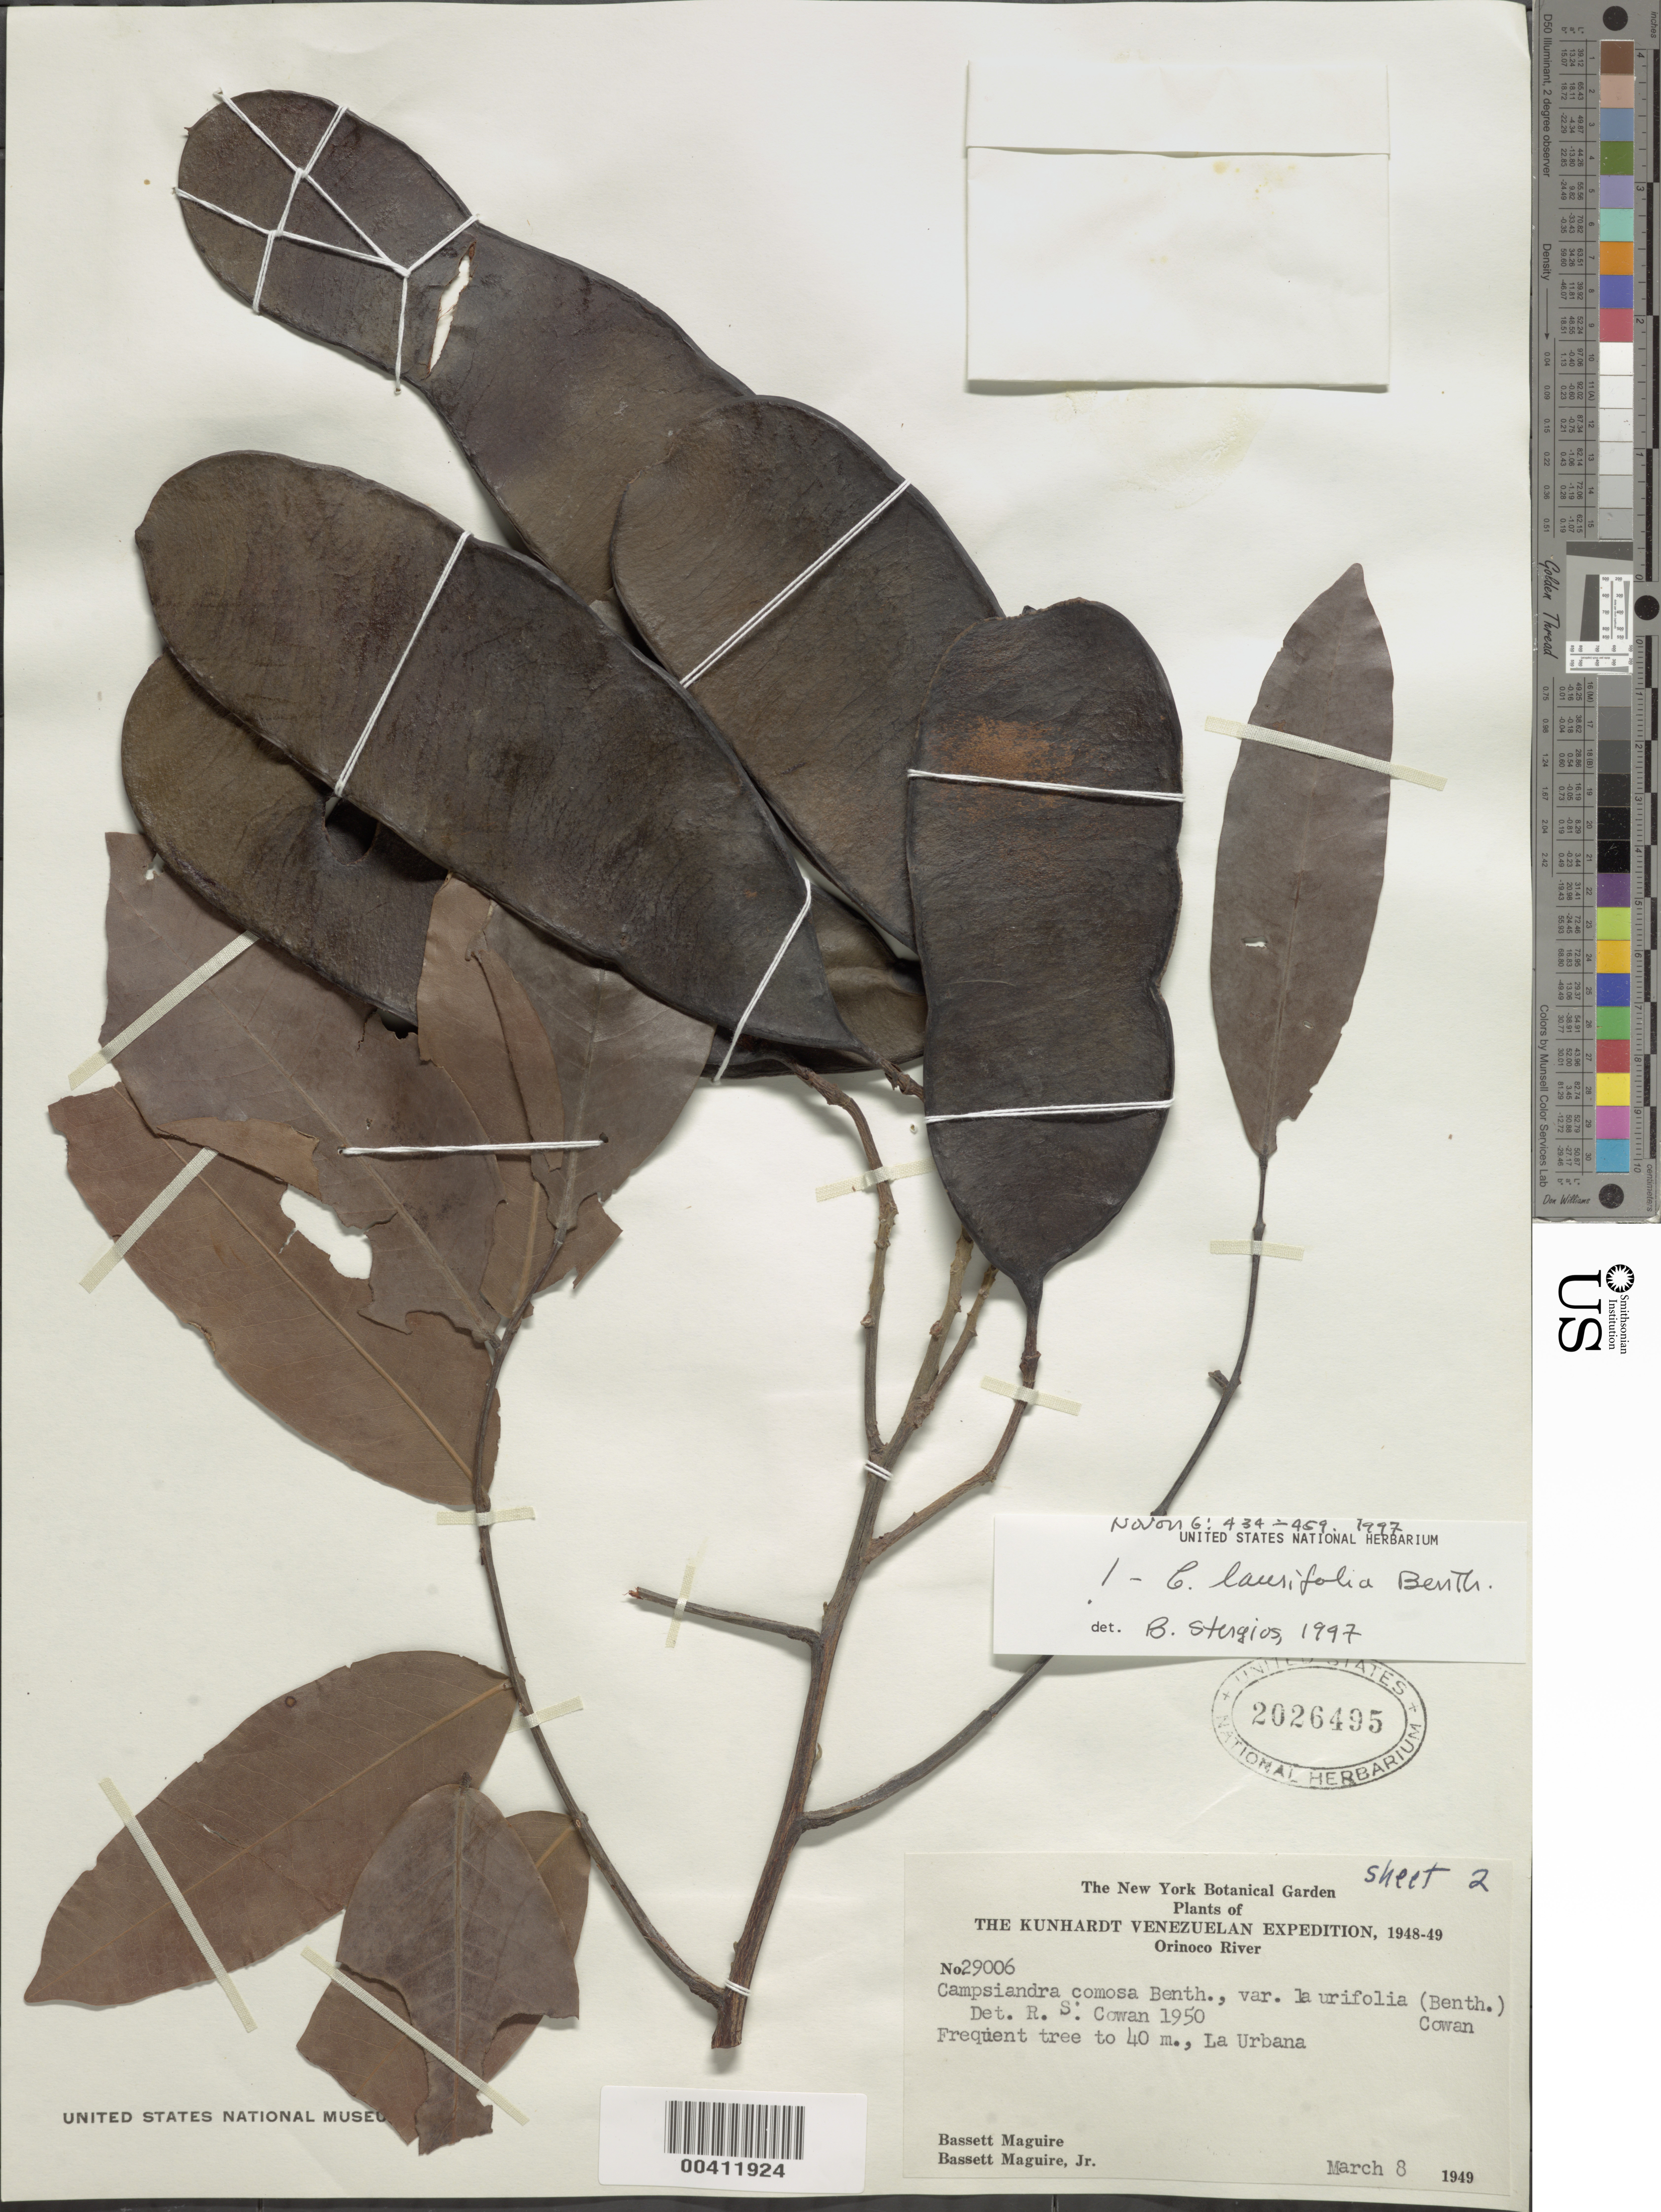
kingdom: Plantae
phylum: Tracheophyta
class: Magnoliopsida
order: Fabales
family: Fabaceae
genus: Campsiandra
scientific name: Campsiandra laurifolia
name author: Benth.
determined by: Cowan, R. S.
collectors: B. Maguire & B. Maguire Jr.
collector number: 29006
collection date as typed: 08 Mar 1949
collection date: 1949-03-08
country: Venezuela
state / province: Apure / Bolivar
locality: Rio orinoco, la urbana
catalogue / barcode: US 2026495